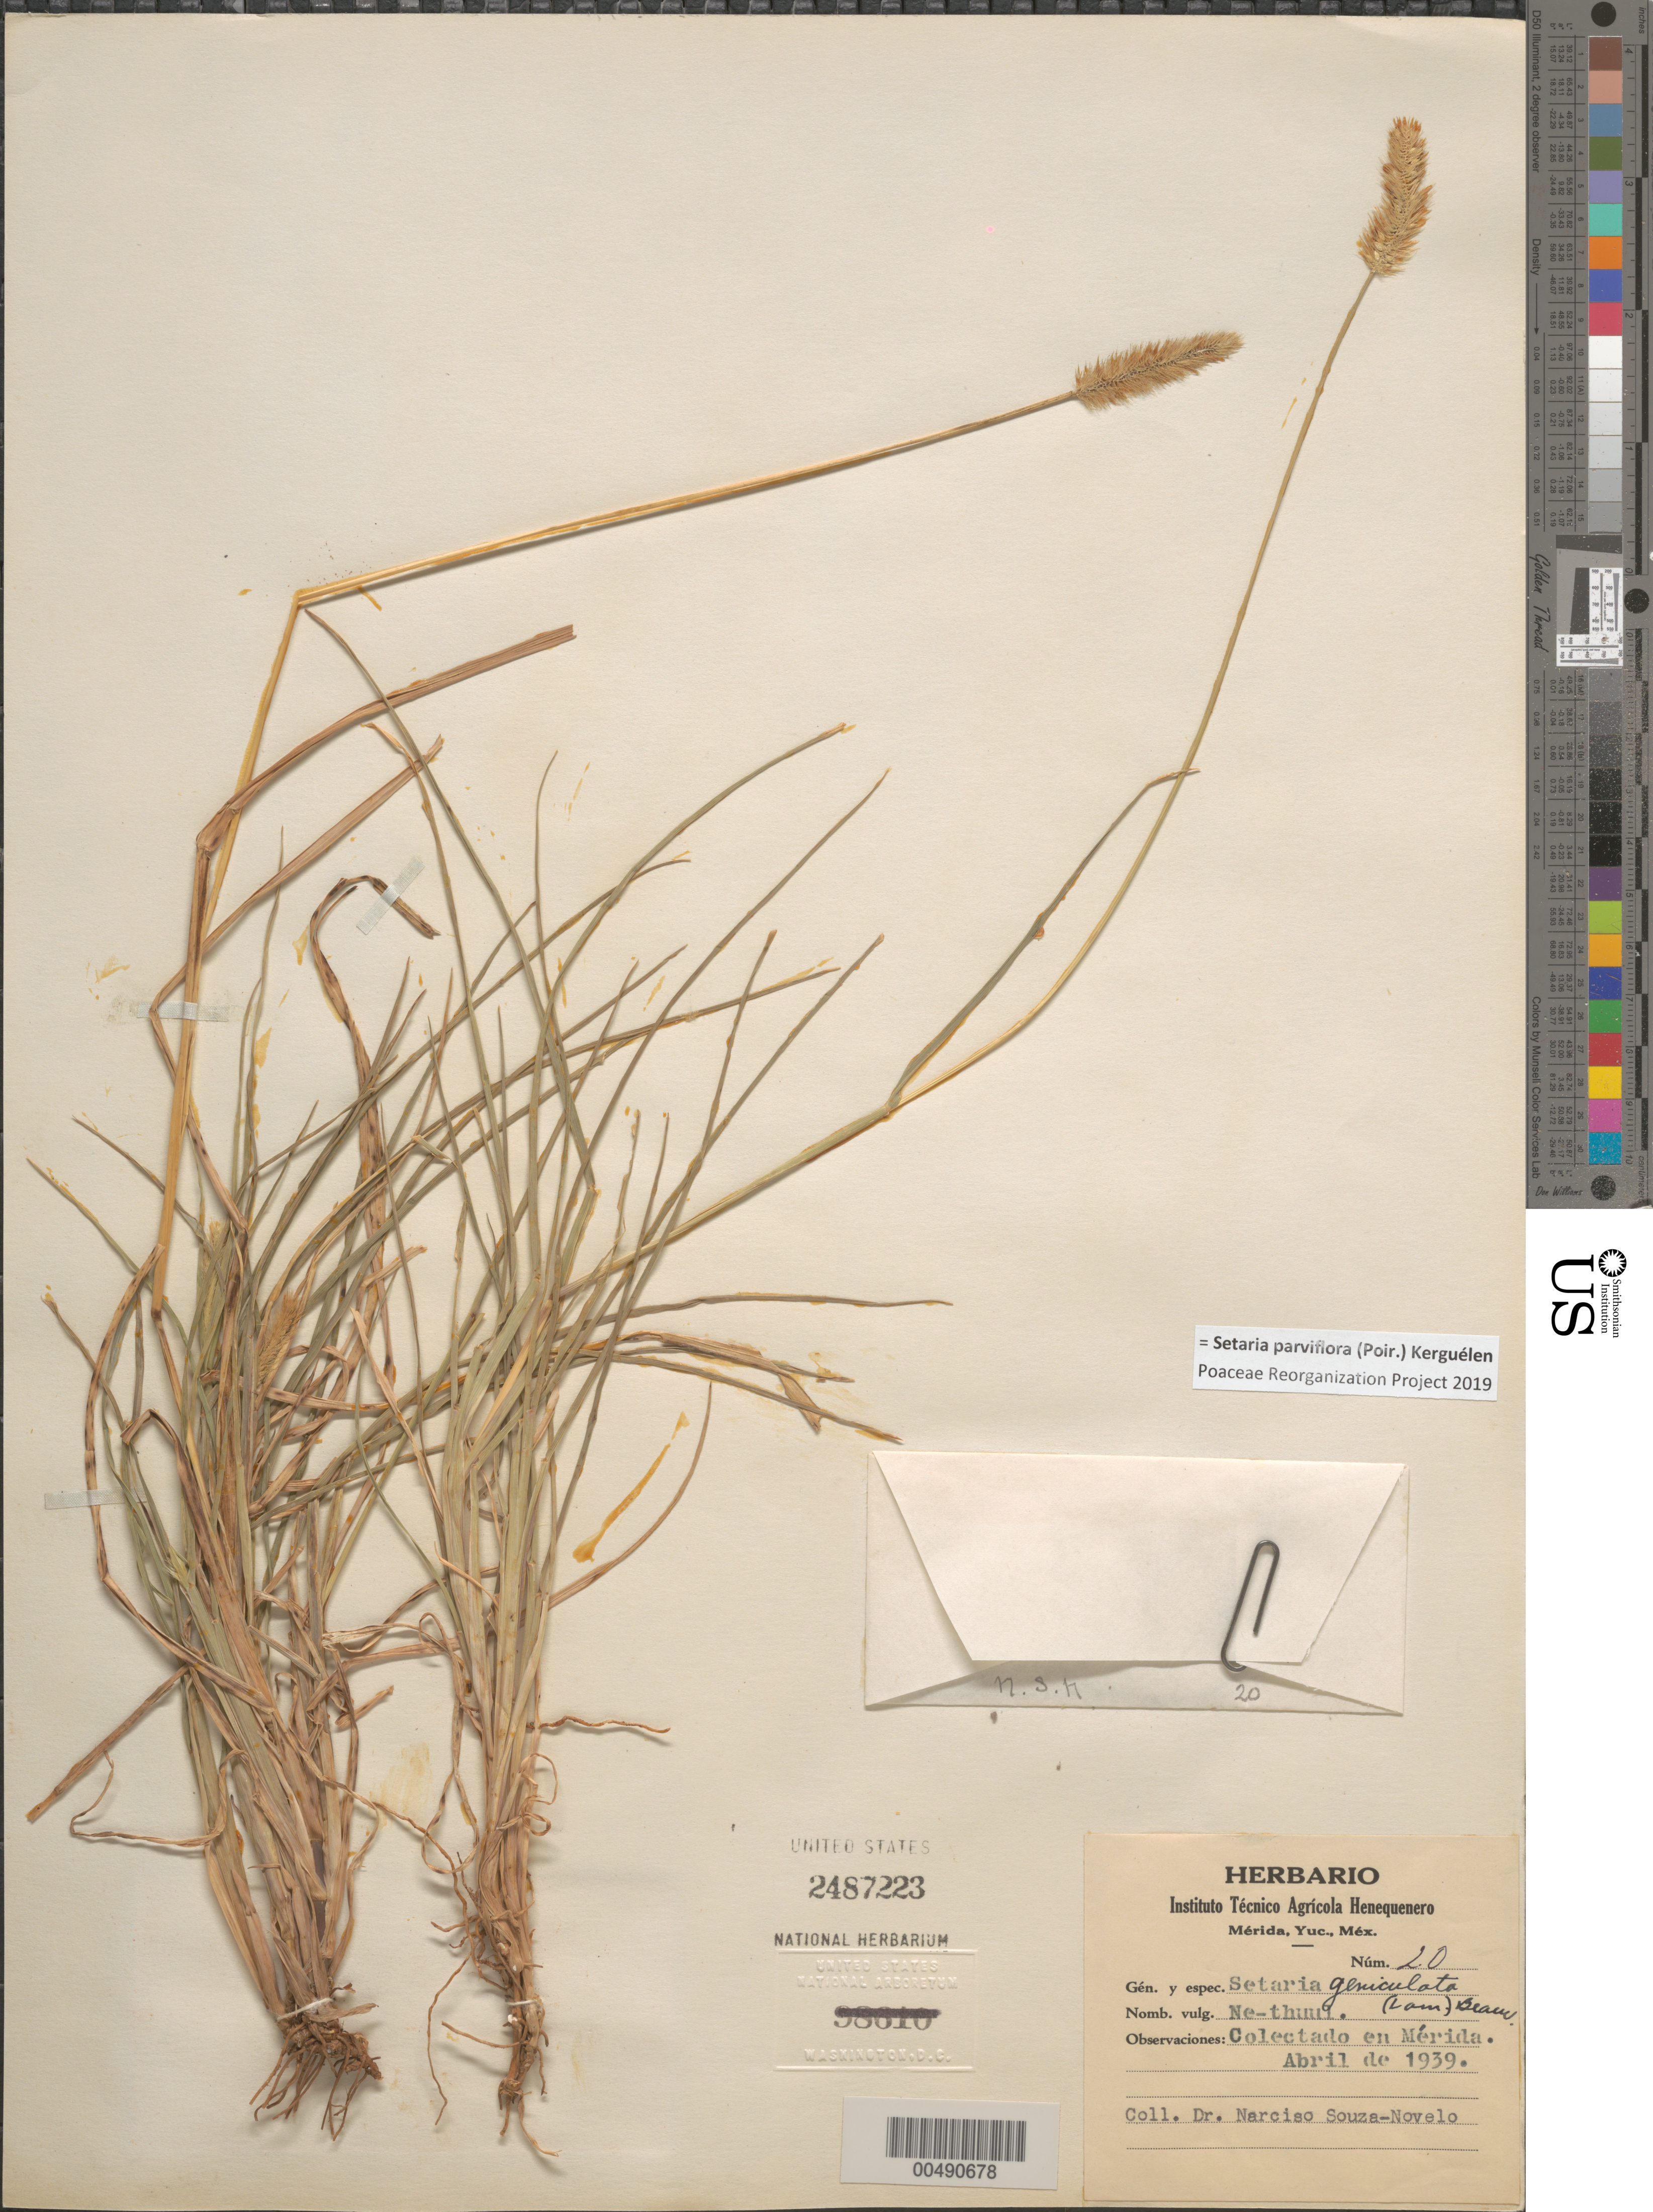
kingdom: Plantae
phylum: Tracheophyta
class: Liliopsida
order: Poales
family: Poaceae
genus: Setaria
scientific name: Setaria parviflora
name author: (Poir.) Kerguélen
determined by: Poaceae Reorganization Project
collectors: N. Souza-Novelo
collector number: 20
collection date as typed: Apr 1939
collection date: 1939-04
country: Mexico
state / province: Yucatan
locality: Merida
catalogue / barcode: US 2487223